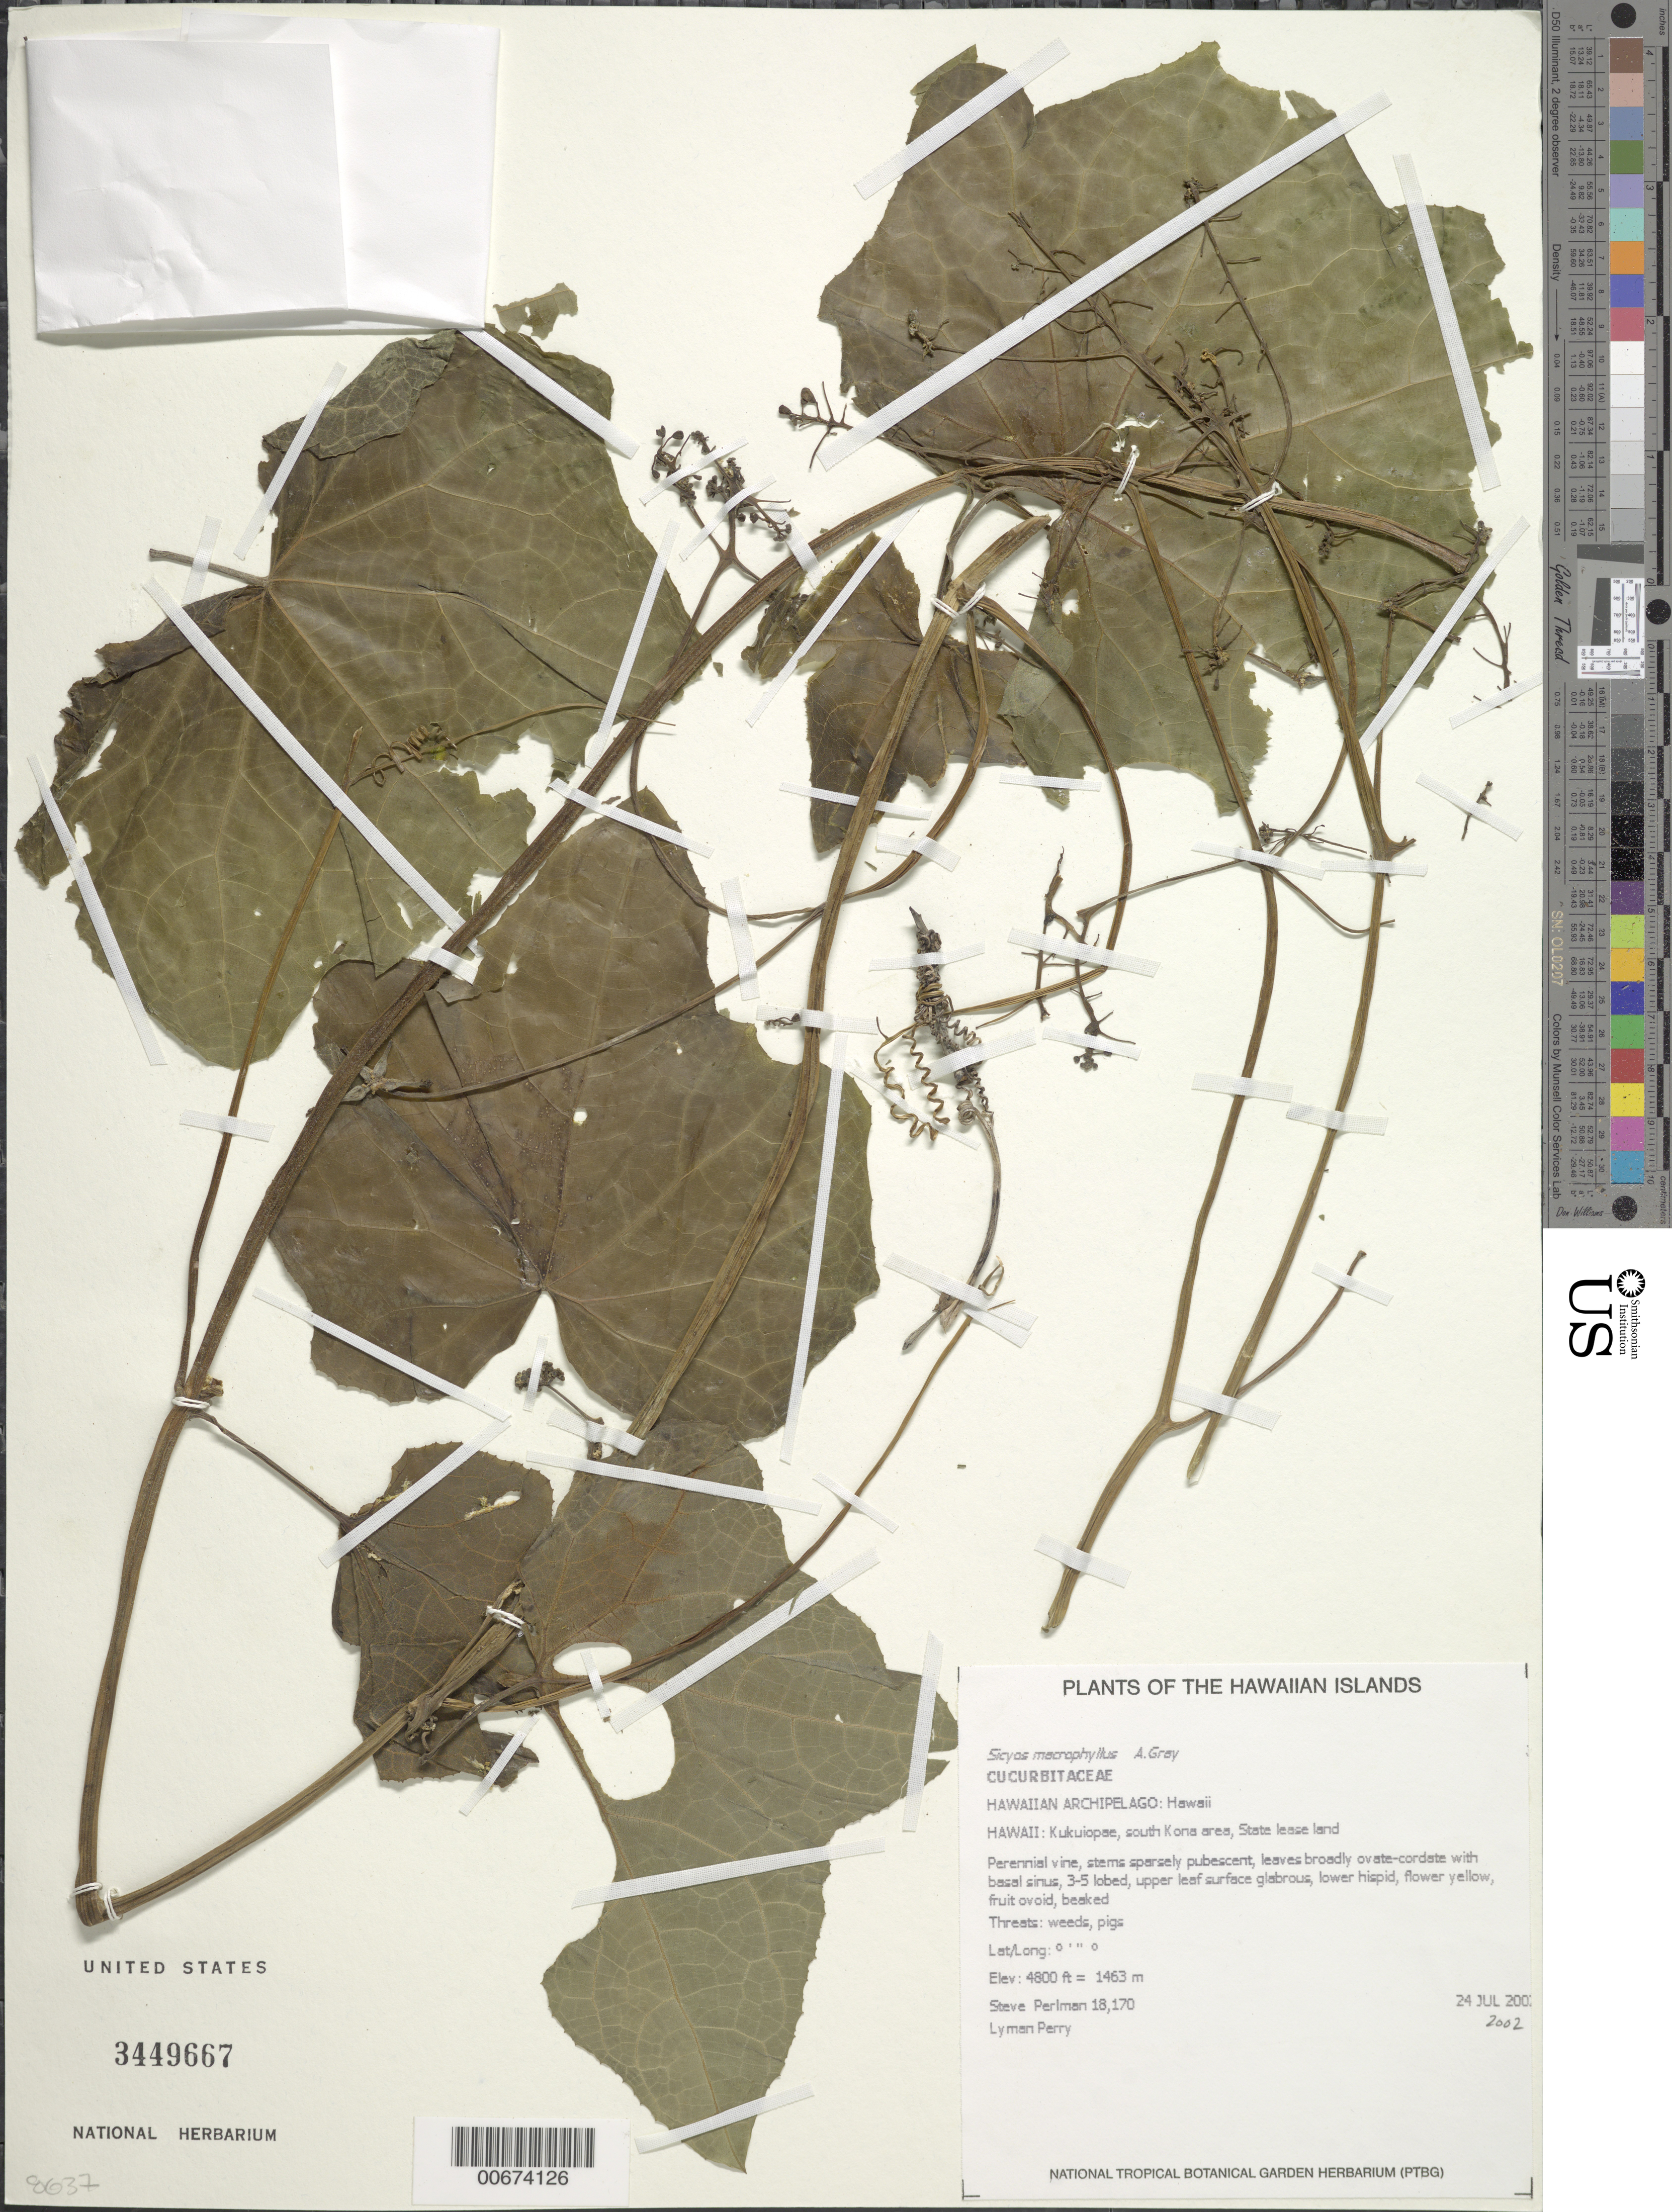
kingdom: Plantae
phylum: Tracheophyta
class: Magnoliopsida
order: Cucurbitales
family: Cucurbitaceae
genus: Sicyos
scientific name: Sicyos macrophyllus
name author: A. Gray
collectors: S. P. Perlman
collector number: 18170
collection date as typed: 24 Jul 2002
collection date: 2002-07-24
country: United States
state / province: Hawaii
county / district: Hawaii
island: Hawaii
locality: Kukuiopae, South Kona area, State lease land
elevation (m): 1463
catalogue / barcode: US 3449667